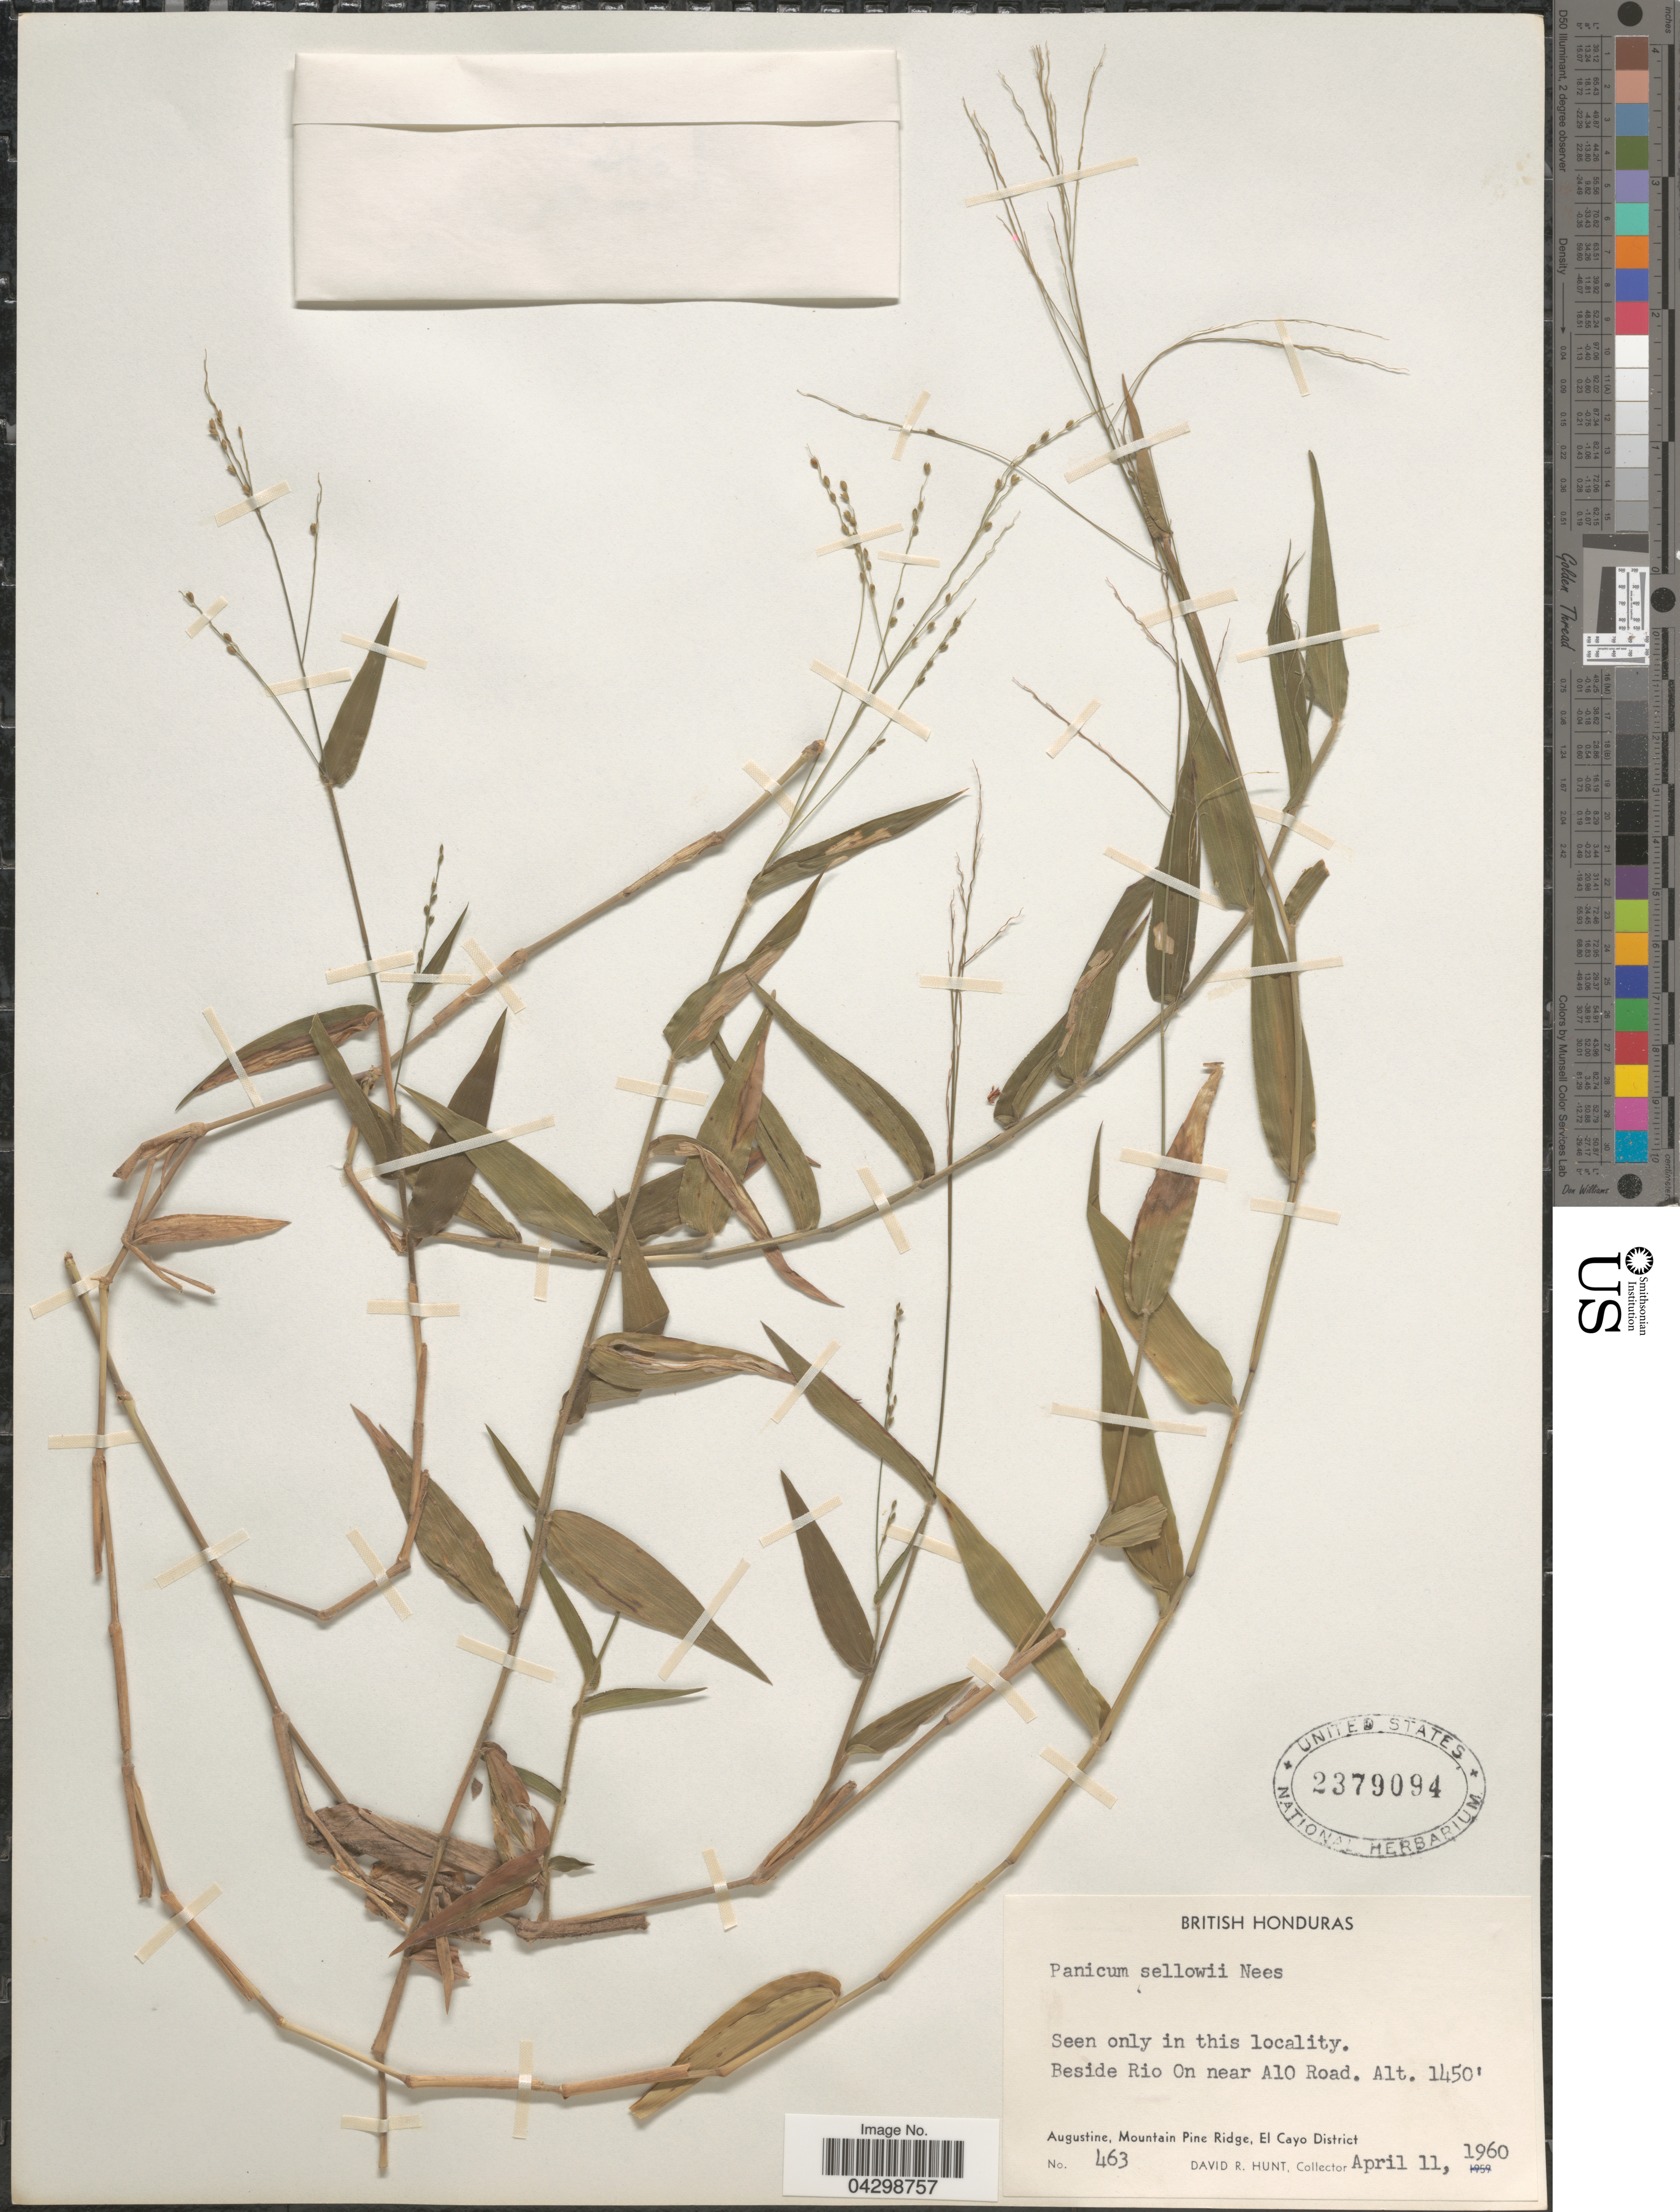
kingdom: Plantae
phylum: Tracheophyta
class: Liliopsida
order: Poales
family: Poaceae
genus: Panicum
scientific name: Panicum sellowii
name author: Nees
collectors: D. Hunt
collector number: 463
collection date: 1960-04-11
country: Belize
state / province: Cayo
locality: British Honduras. Beside Rio On near A10 Road. Augustine, Mountain Pine Ridge, El Cayo District.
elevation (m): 442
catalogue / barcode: US 2379094